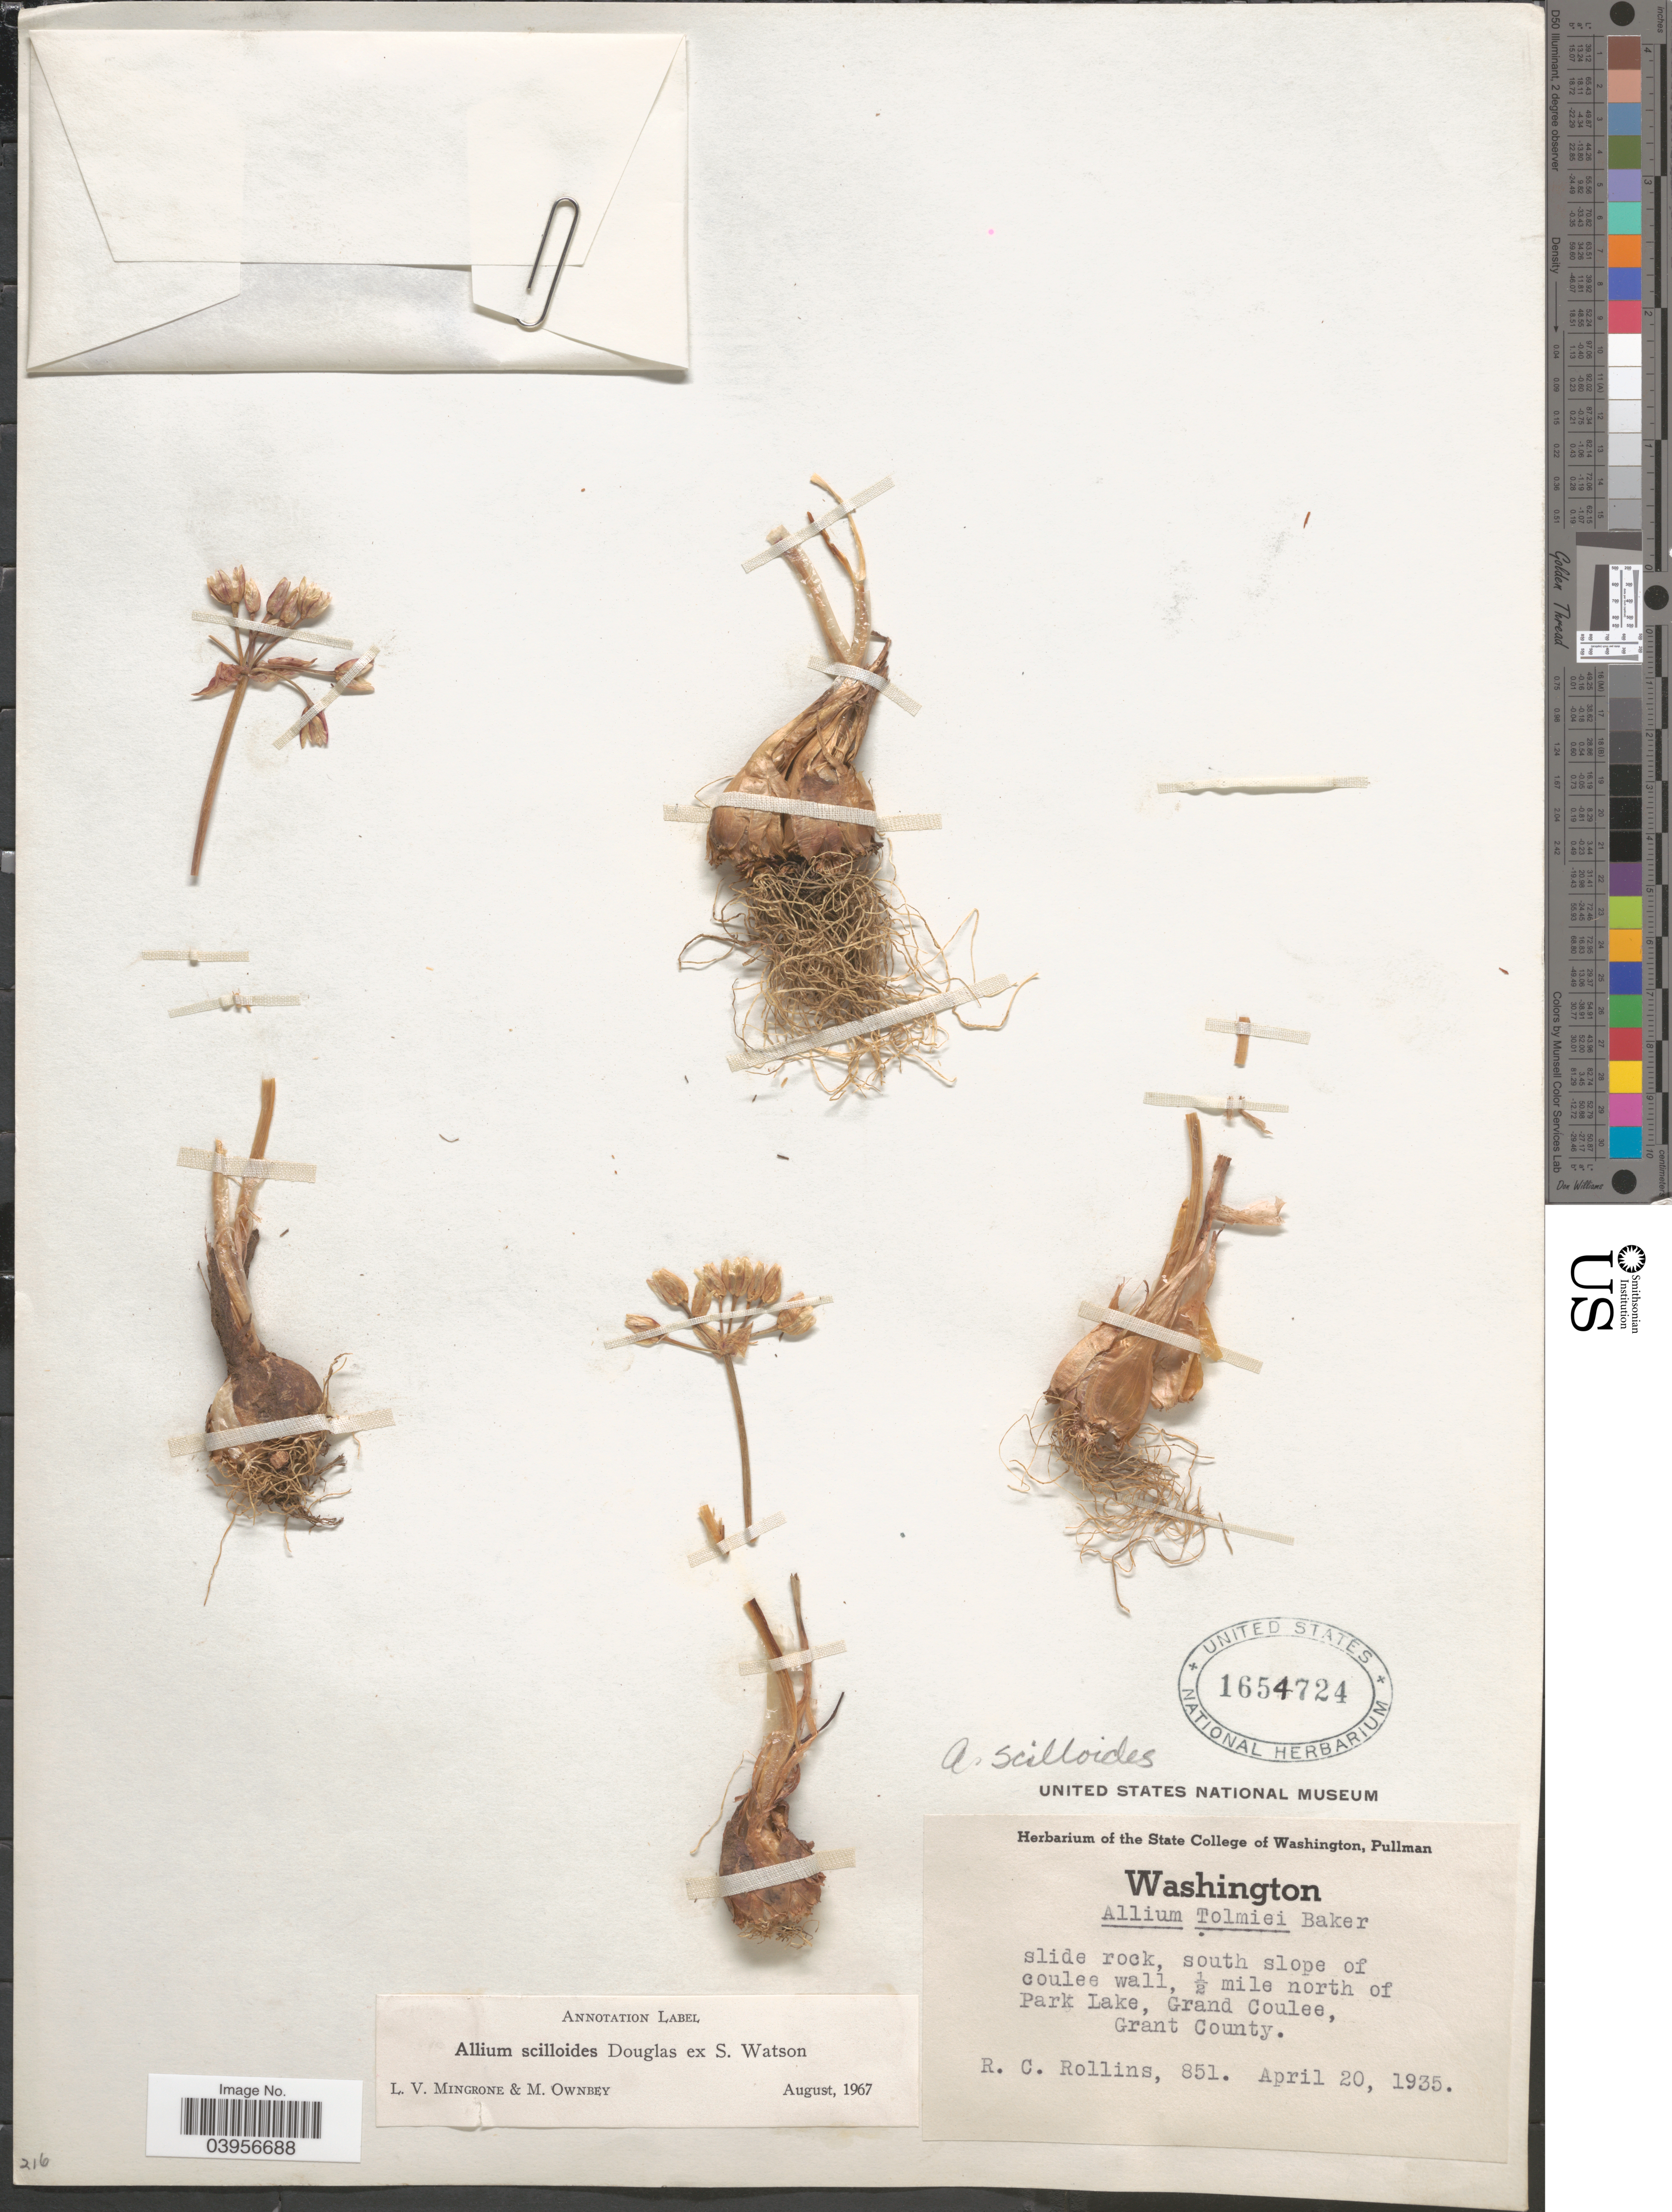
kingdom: Plantae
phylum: Tracheophyta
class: Liliopsida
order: Asparagales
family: Amaryllidaceae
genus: Allium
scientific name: Allium scilloides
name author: Douglas ex S. Watson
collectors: R. C. Rollins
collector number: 851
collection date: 1935-04-20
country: United States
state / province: Washington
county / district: Grant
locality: Slide rock, south slope of coulee wall, ½ mile north of Park Lake, Grand Coulee, Grant County.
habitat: slide rock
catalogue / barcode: US 1654724